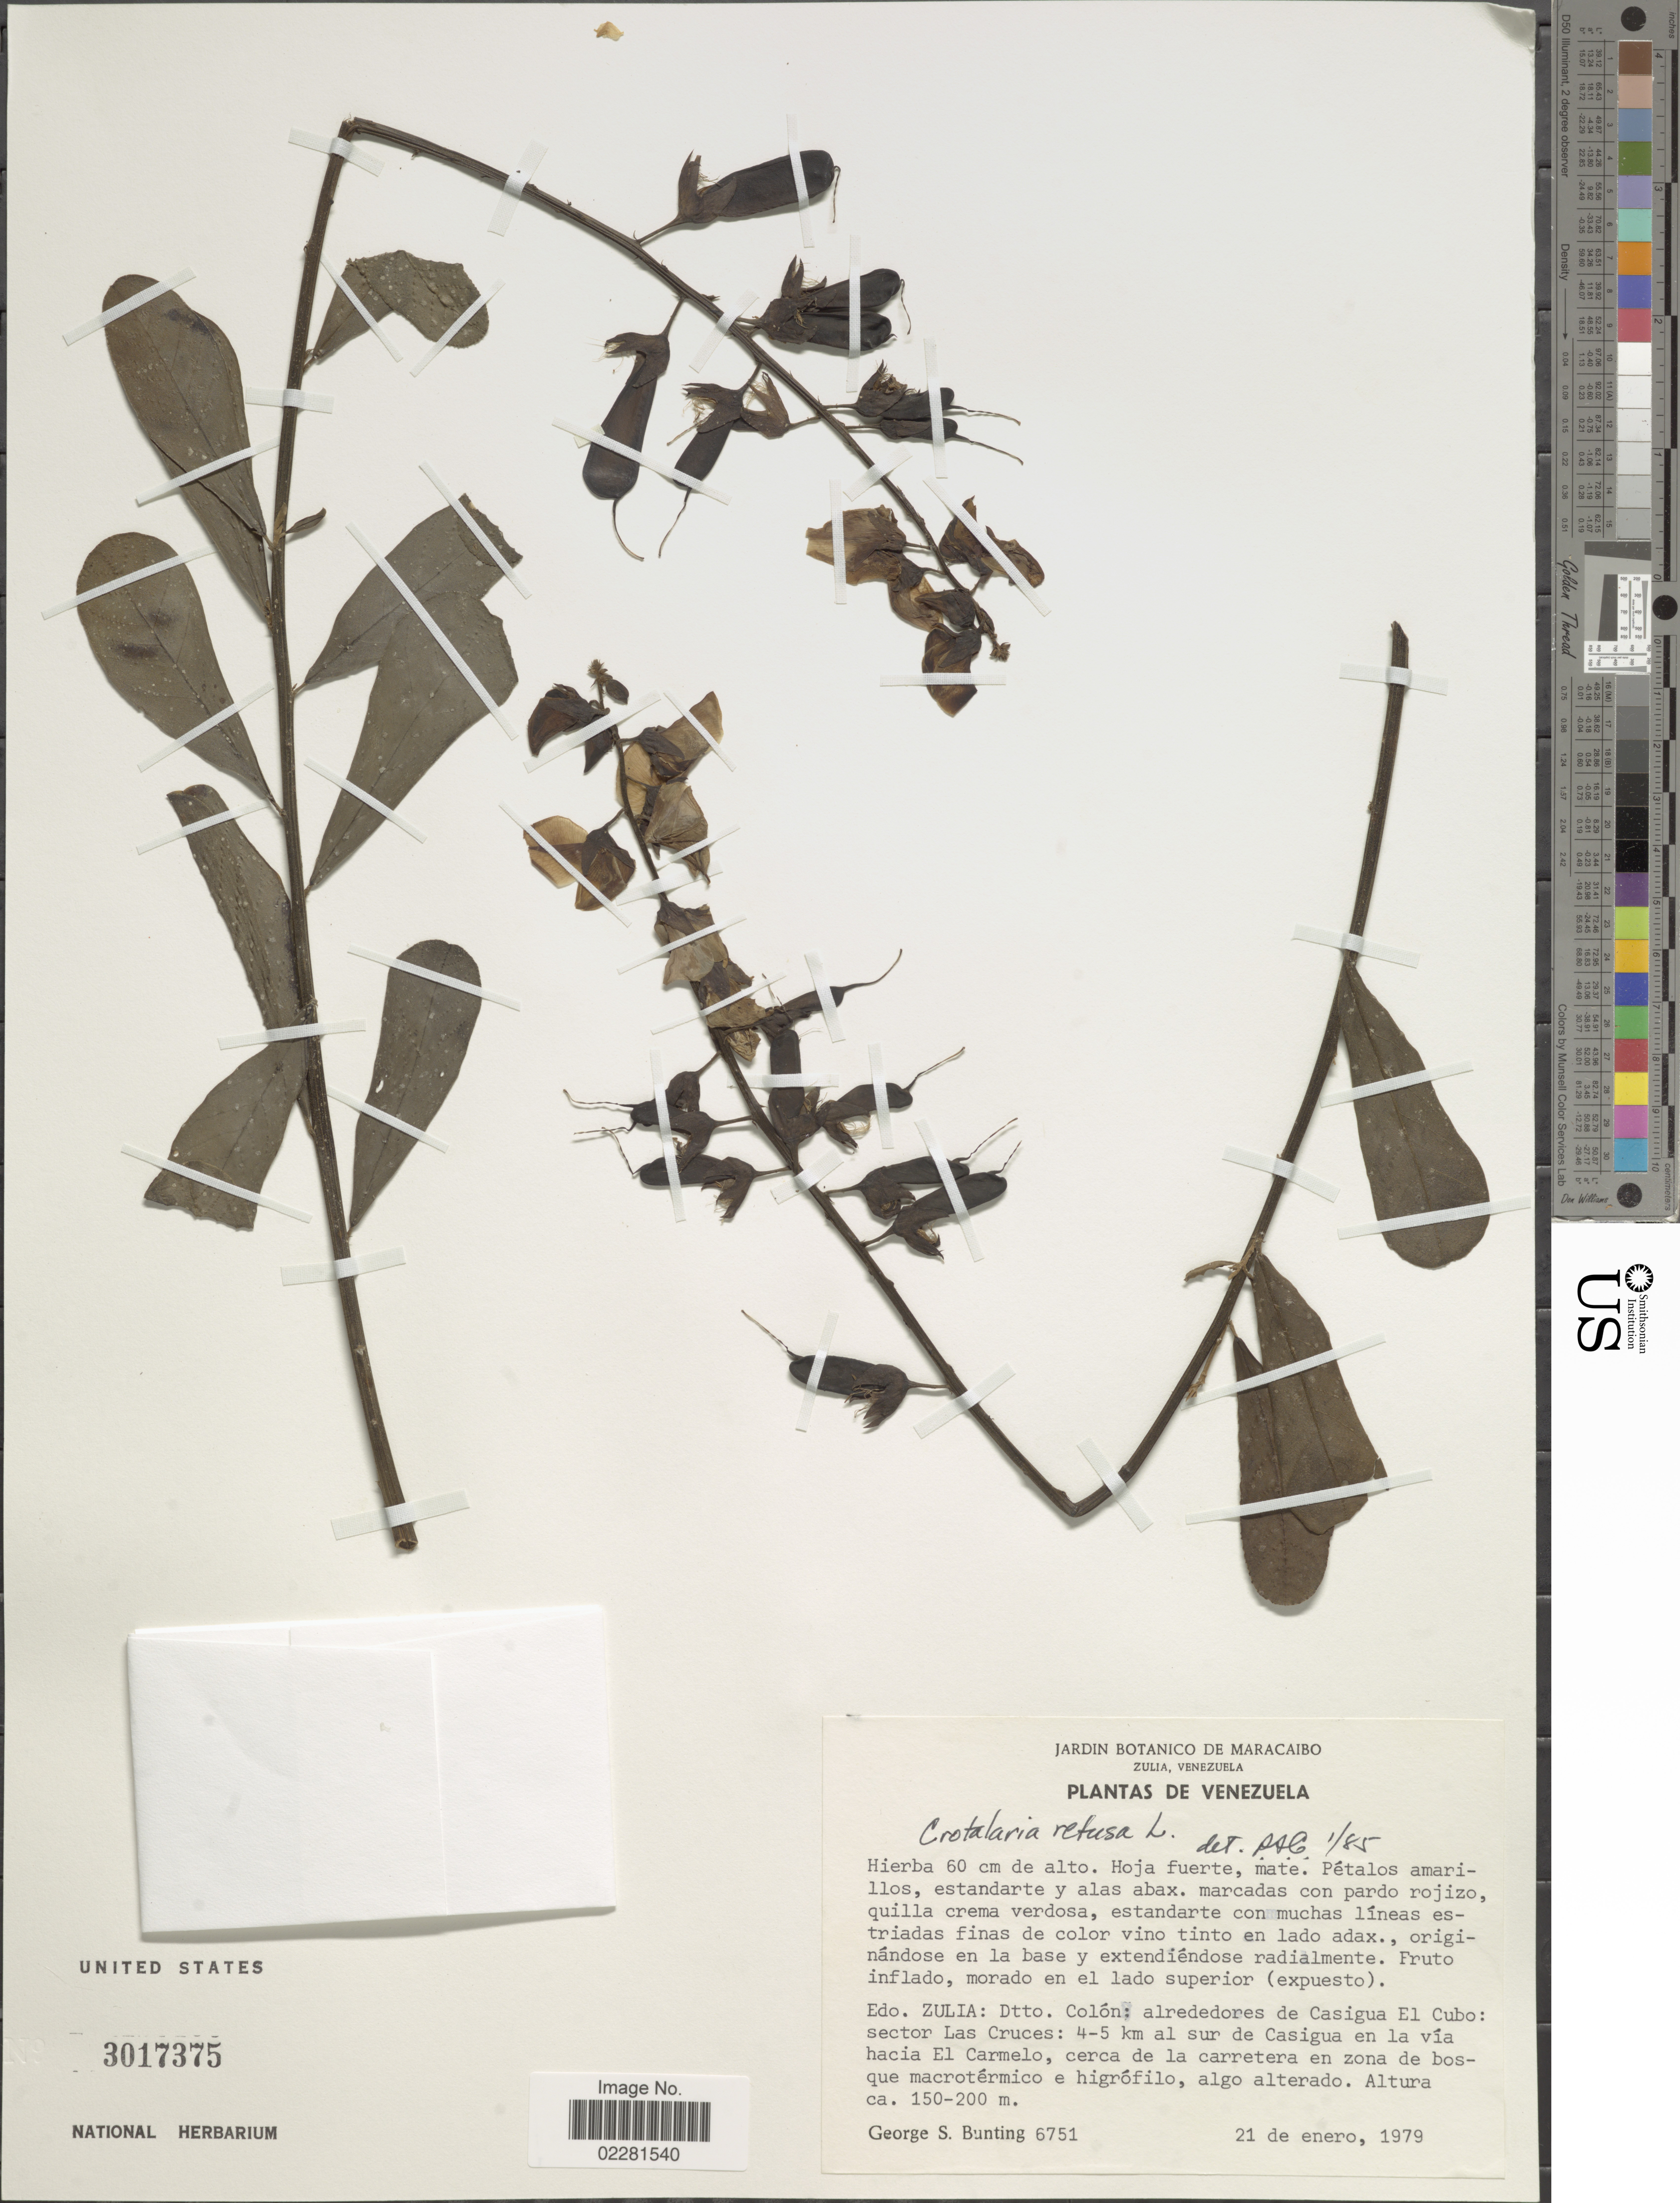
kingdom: Plantae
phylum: Tracheophyta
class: Magnoliopsida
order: Fabales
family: Fabaceae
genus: Crotalaria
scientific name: Crotalaria retusa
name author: L.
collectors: G. S. Bunting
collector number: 6751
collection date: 1979-01-21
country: Venezuela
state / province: Zulia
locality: Dtto. Colon, alrededores de Casigua El Cubo: sector Las Cruces: 4-5 km al sur de Casigua en la via hacia El Carmelo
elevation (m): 150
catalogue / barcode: US 3017375